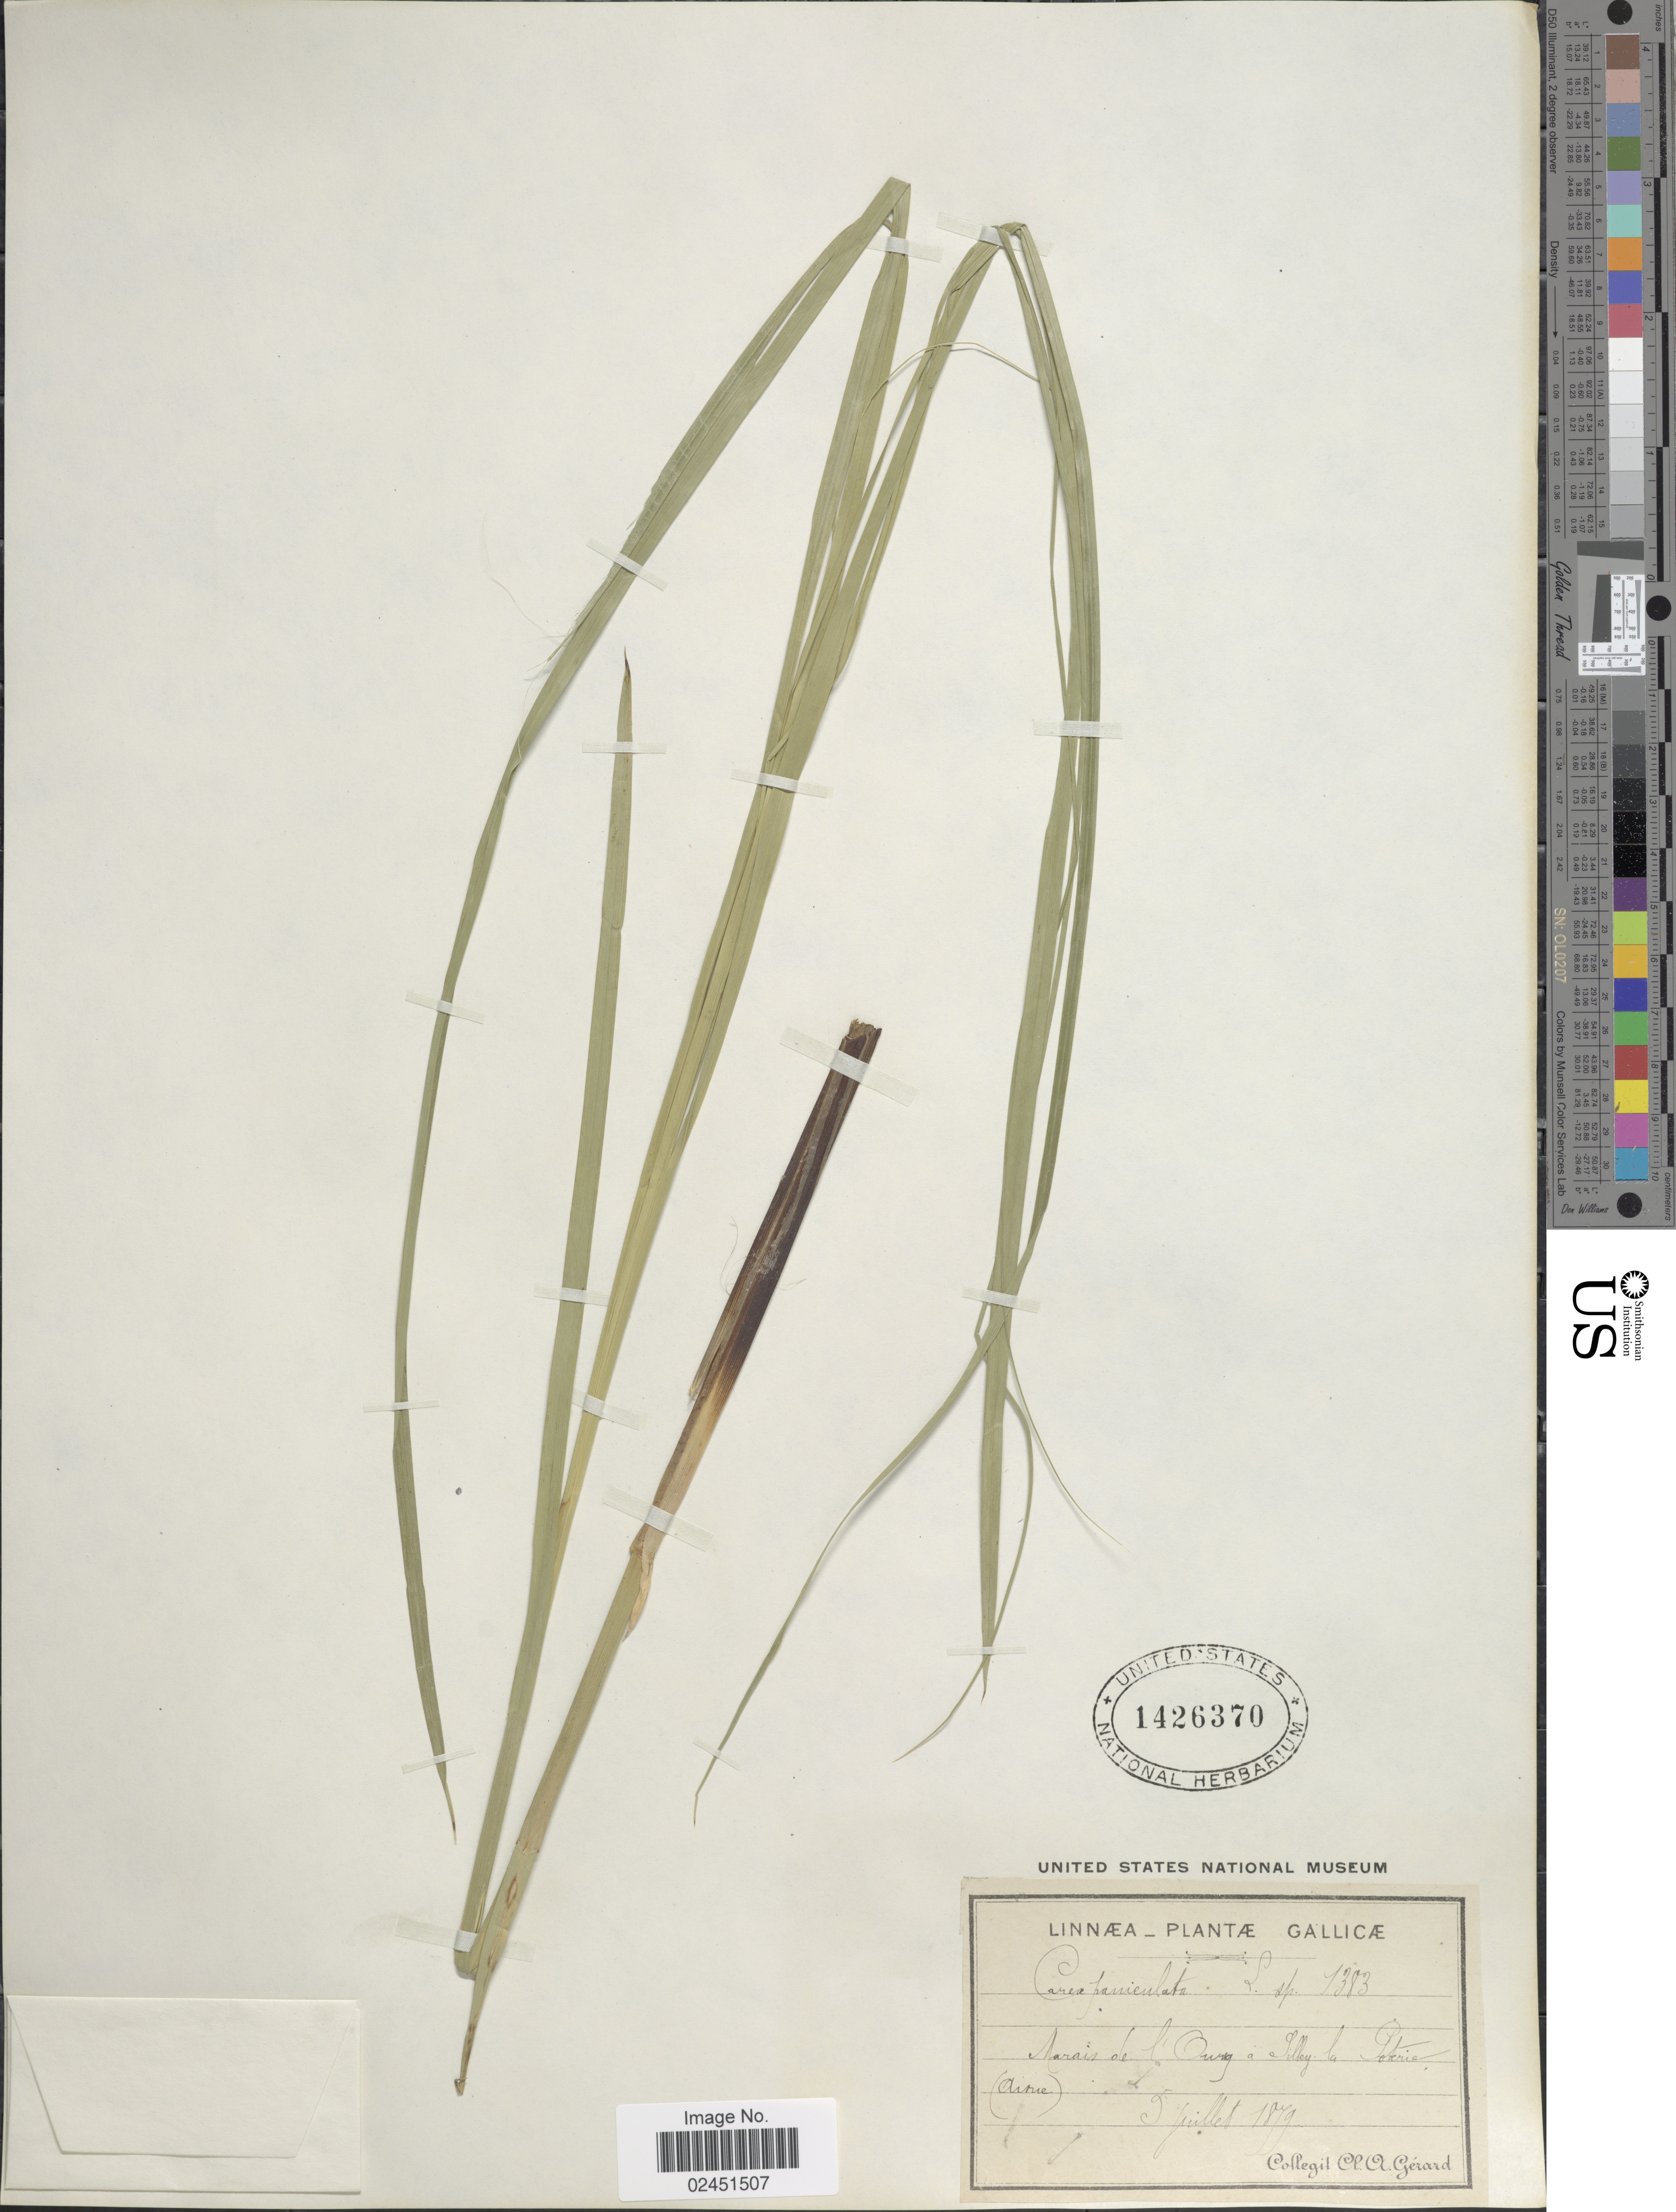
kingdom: Plantae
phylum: Tracheophyta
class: Liliopsida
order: Poales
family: Cyperaceae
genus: Carex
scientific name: Carex paniculata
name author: L.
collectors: C. Gerard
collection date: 1879-07-02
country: France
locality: Narais de l'Ourg a Silley la Potrie (Airie) [interpreted]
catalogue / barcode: US 1426370